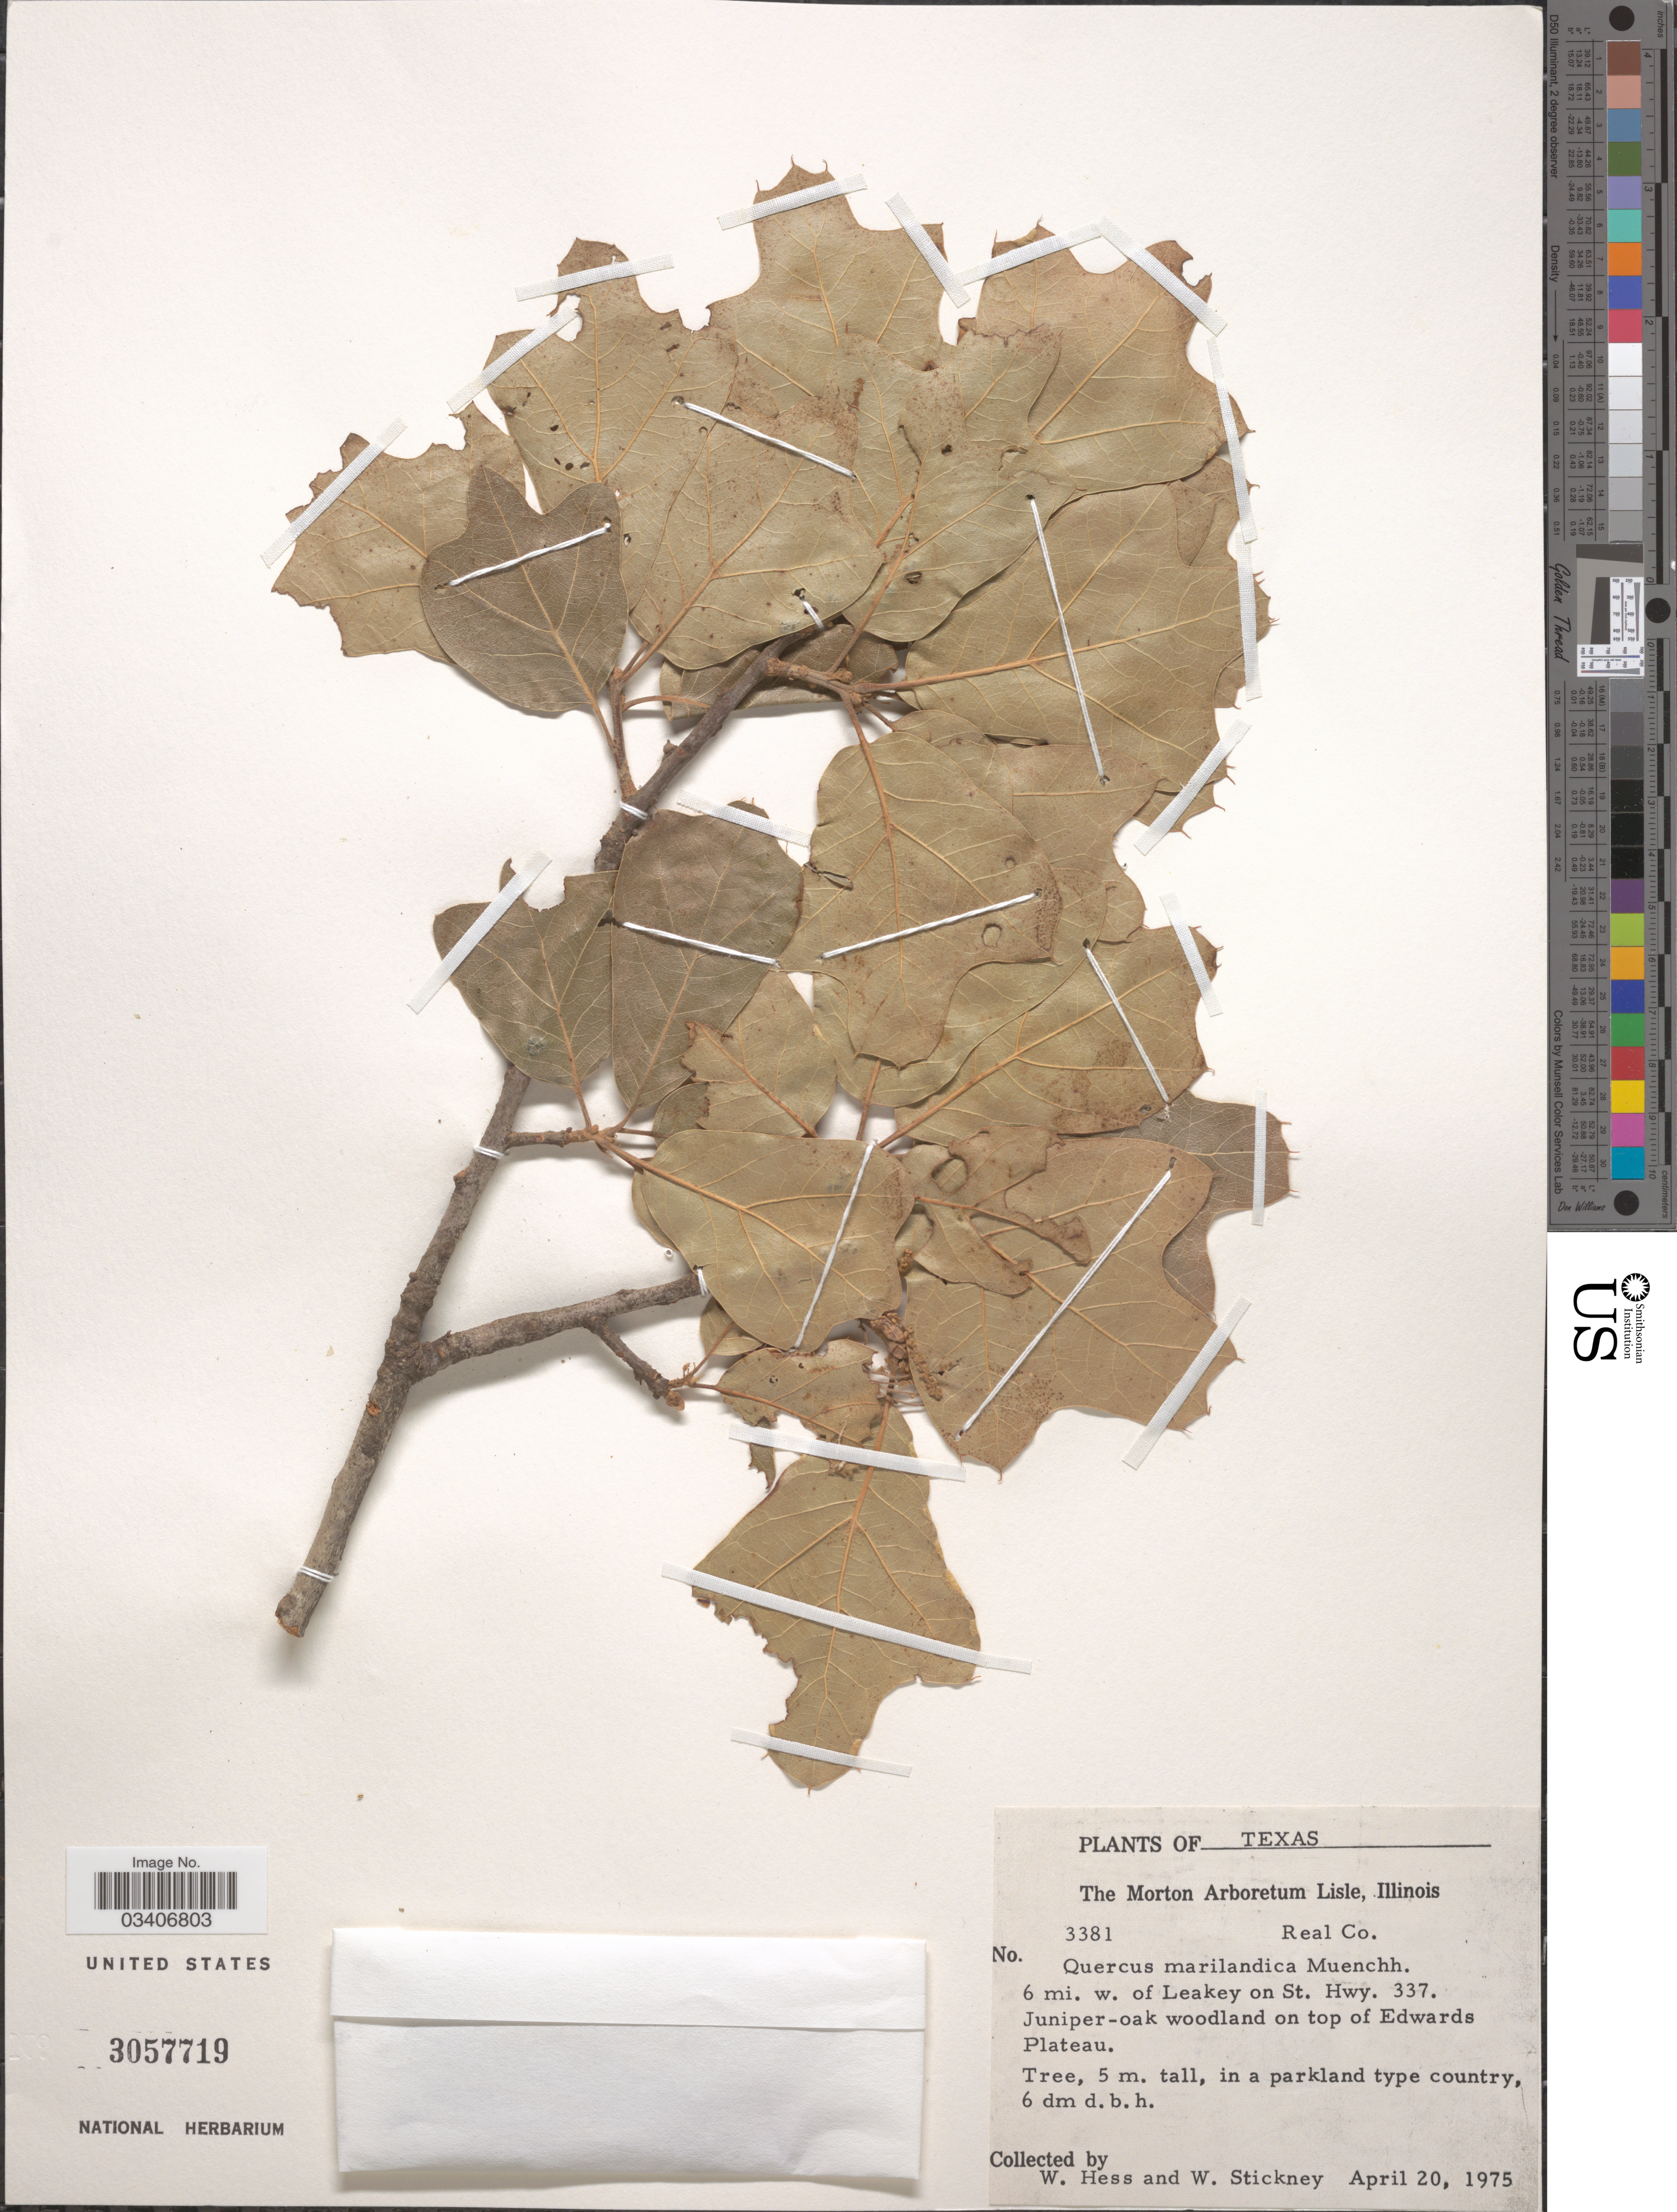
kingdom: Plantae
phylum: Tracheophyta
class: Magnoliopsida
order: Fagales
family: Fagaceae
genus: Quercus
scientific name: Quercus marilandica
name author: (L.) Münchh.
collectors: W. Hess & W. Stickney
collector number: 3381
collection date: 1975-04-20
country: United States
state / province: Texas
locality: Real Co. 6 mi. w. of Leakey on St. Hwy. 337. On top of Edwards Plateau.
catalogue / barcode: US 3057719